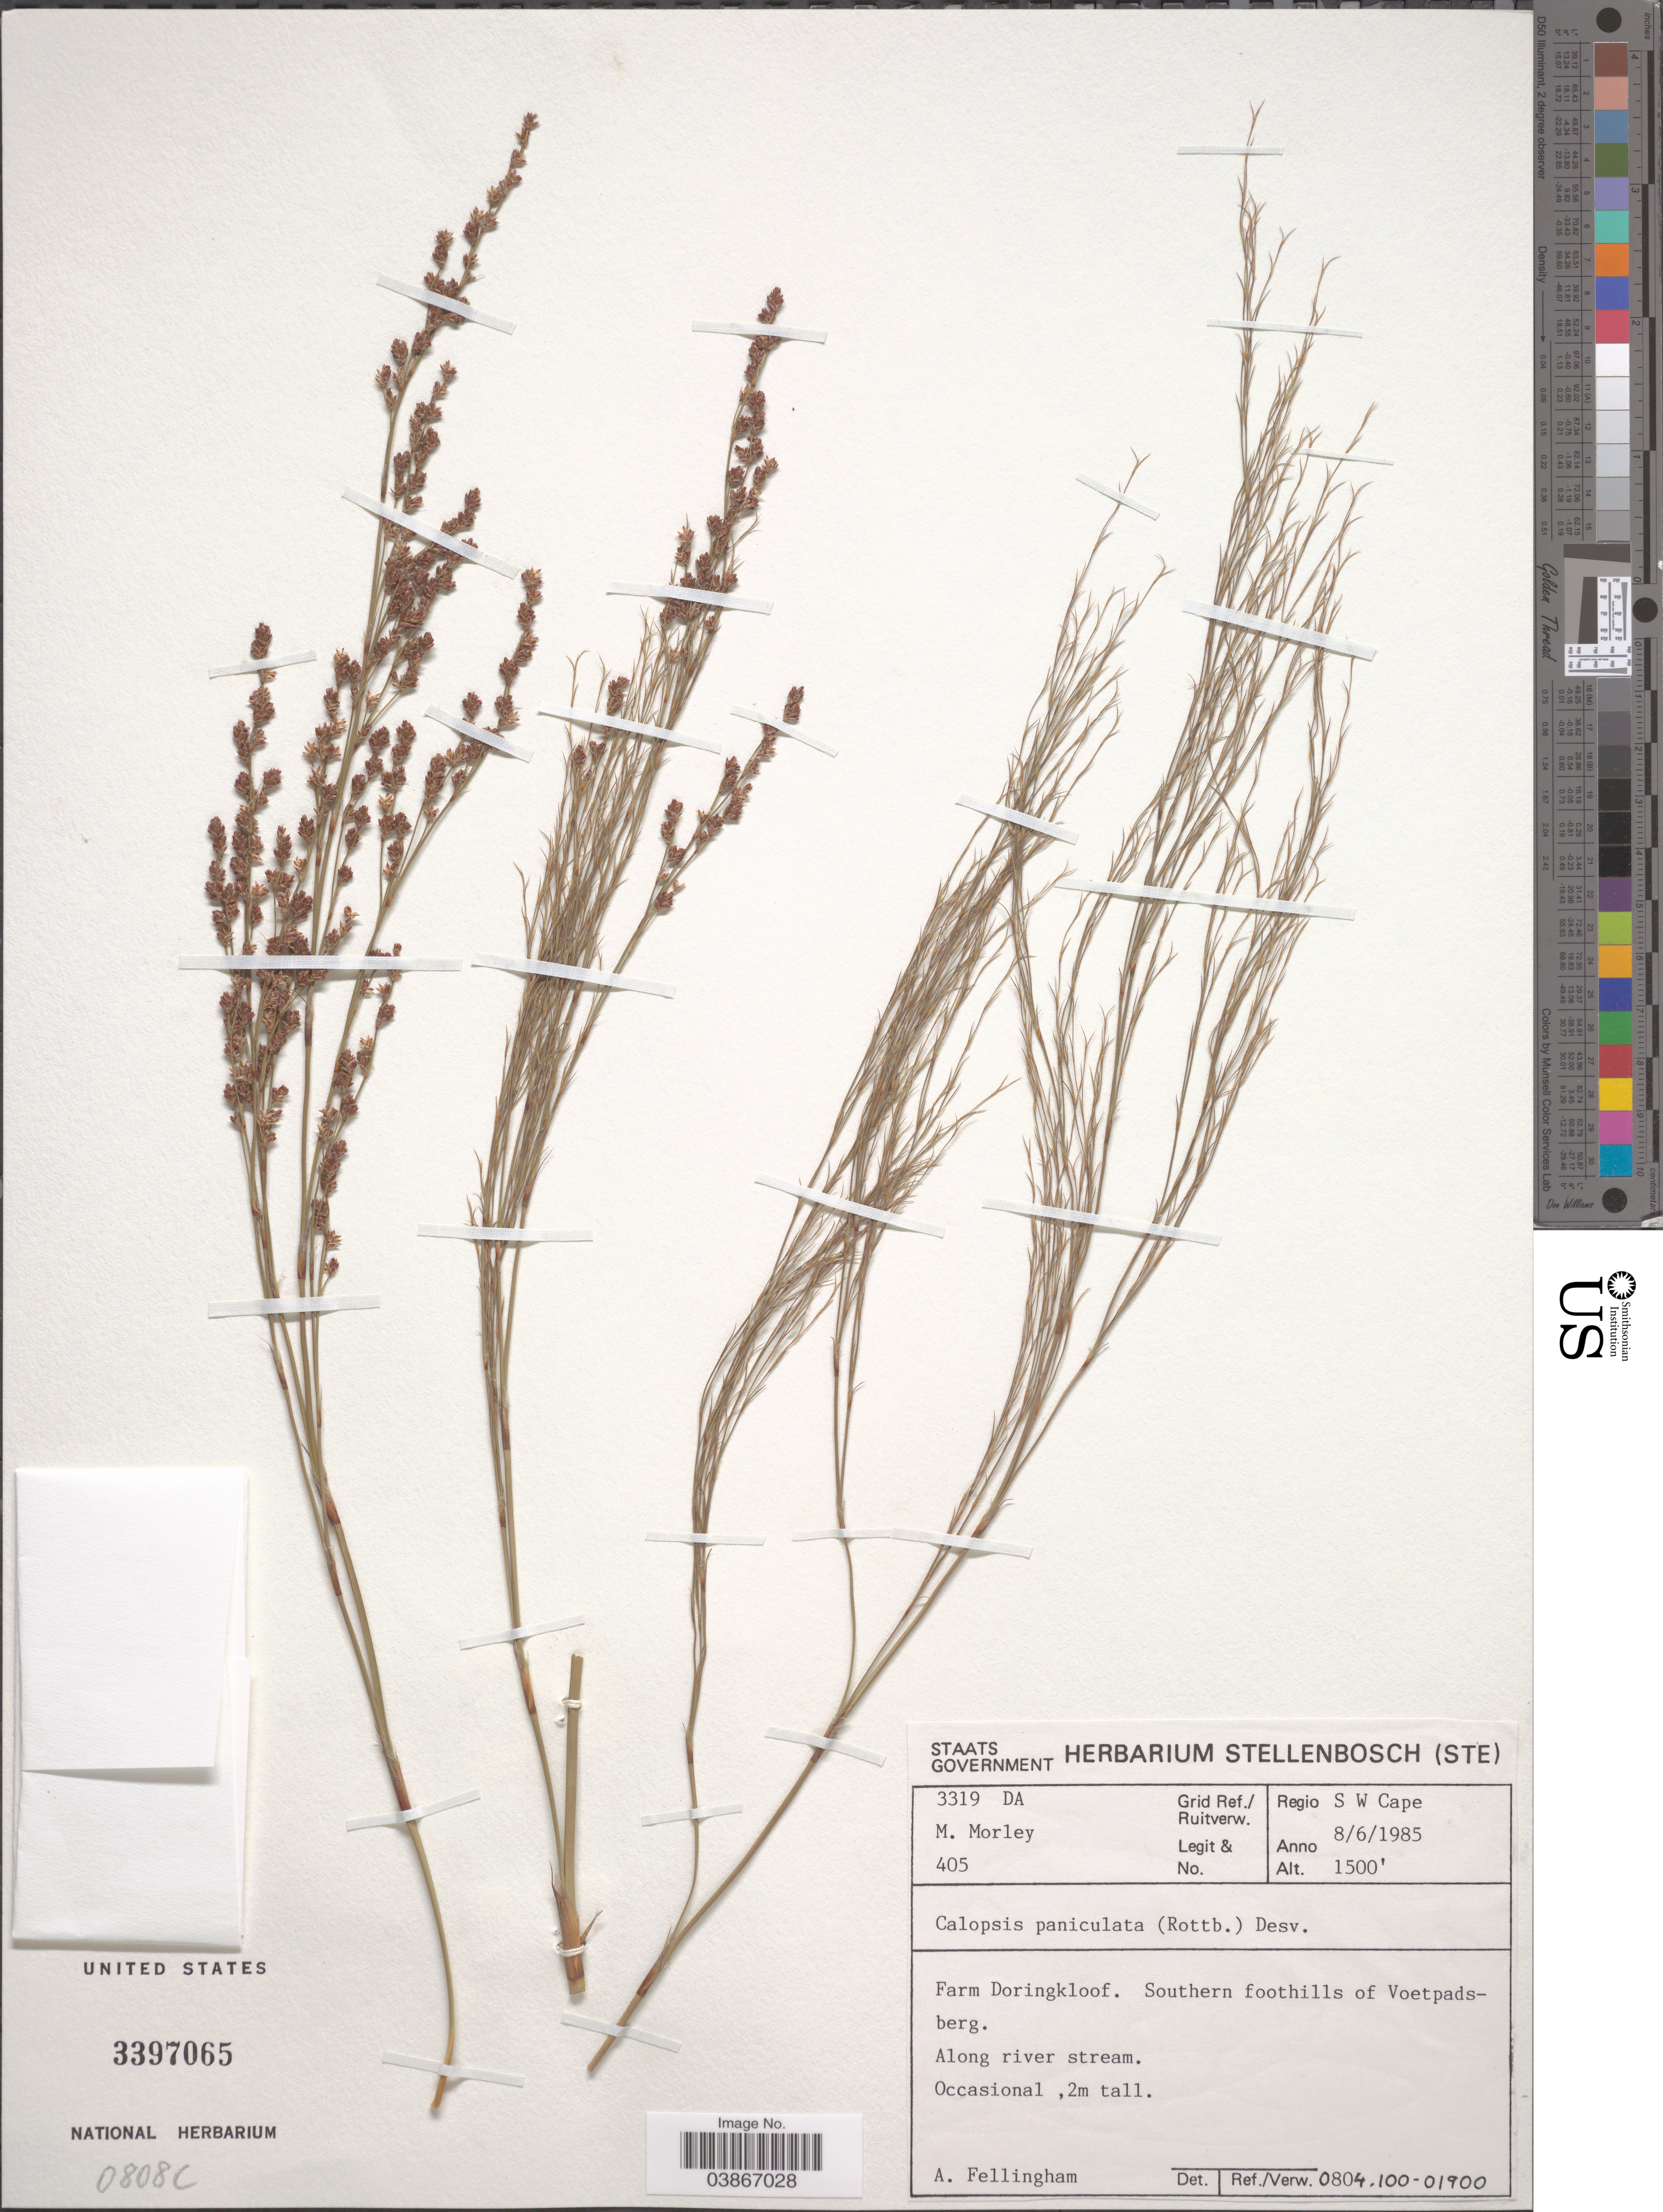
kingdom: Plantae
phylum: Tracheophyta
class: Liliopsida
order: Poales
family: Restionaceae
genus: Restio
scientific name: Restio paniculatus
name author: Rottb.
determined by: Strong, Mark T., (BOT), Smithsonian Institution - National Museum of Natural History (UNITED STATES)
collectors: M. Morley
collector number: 405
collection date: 1985-06-08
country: South Africa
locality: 3319 DA Grid Ref./Ruitverw. Regio S W Cape. Farm Doringkloof. Southern foothills of Voetpadsberg.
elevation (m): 457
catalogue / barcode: US 3397065